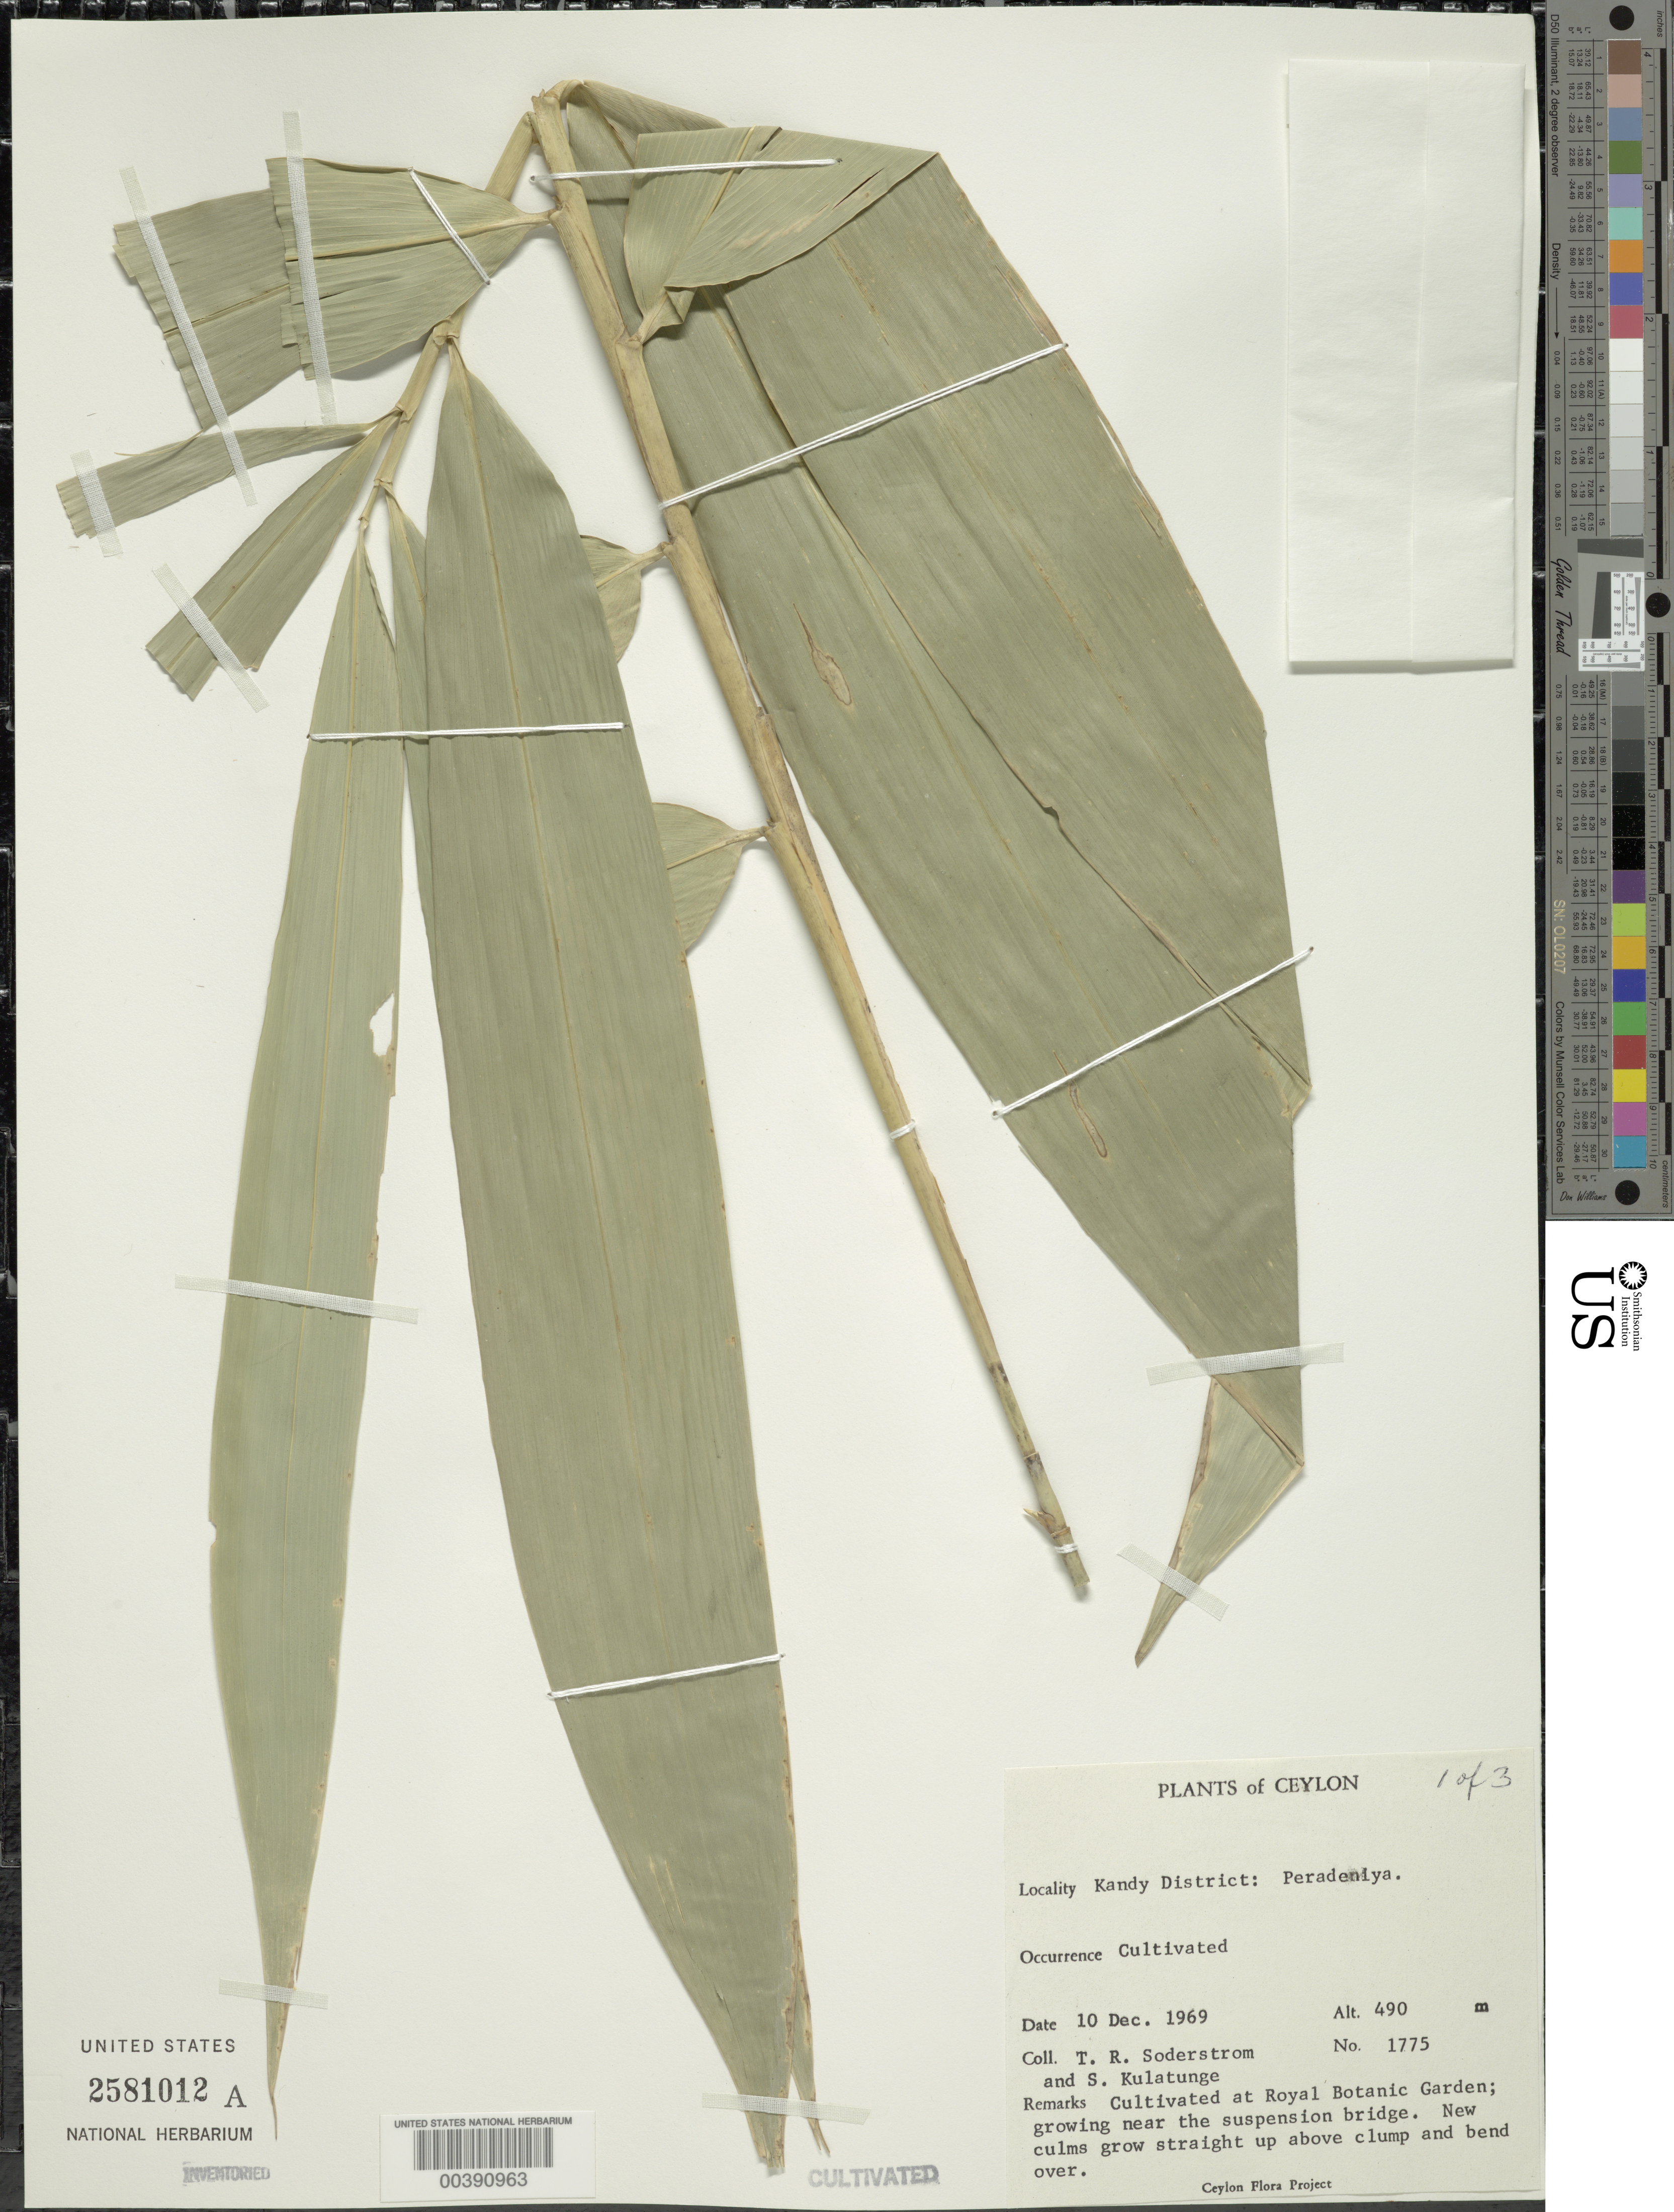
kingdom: Plantae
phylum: Tracheophyta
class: Liliopsida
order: Poales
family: Poaceae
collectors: T. R. Soderstrom & S. Kulatunge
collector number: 1775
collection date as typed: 10 Dec 1969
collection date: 1969-12-10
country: Sri Lanka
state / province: Central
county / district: Kandy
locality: Peradeniya, royal botanic garden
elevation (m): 490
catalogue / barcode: US 2581012A